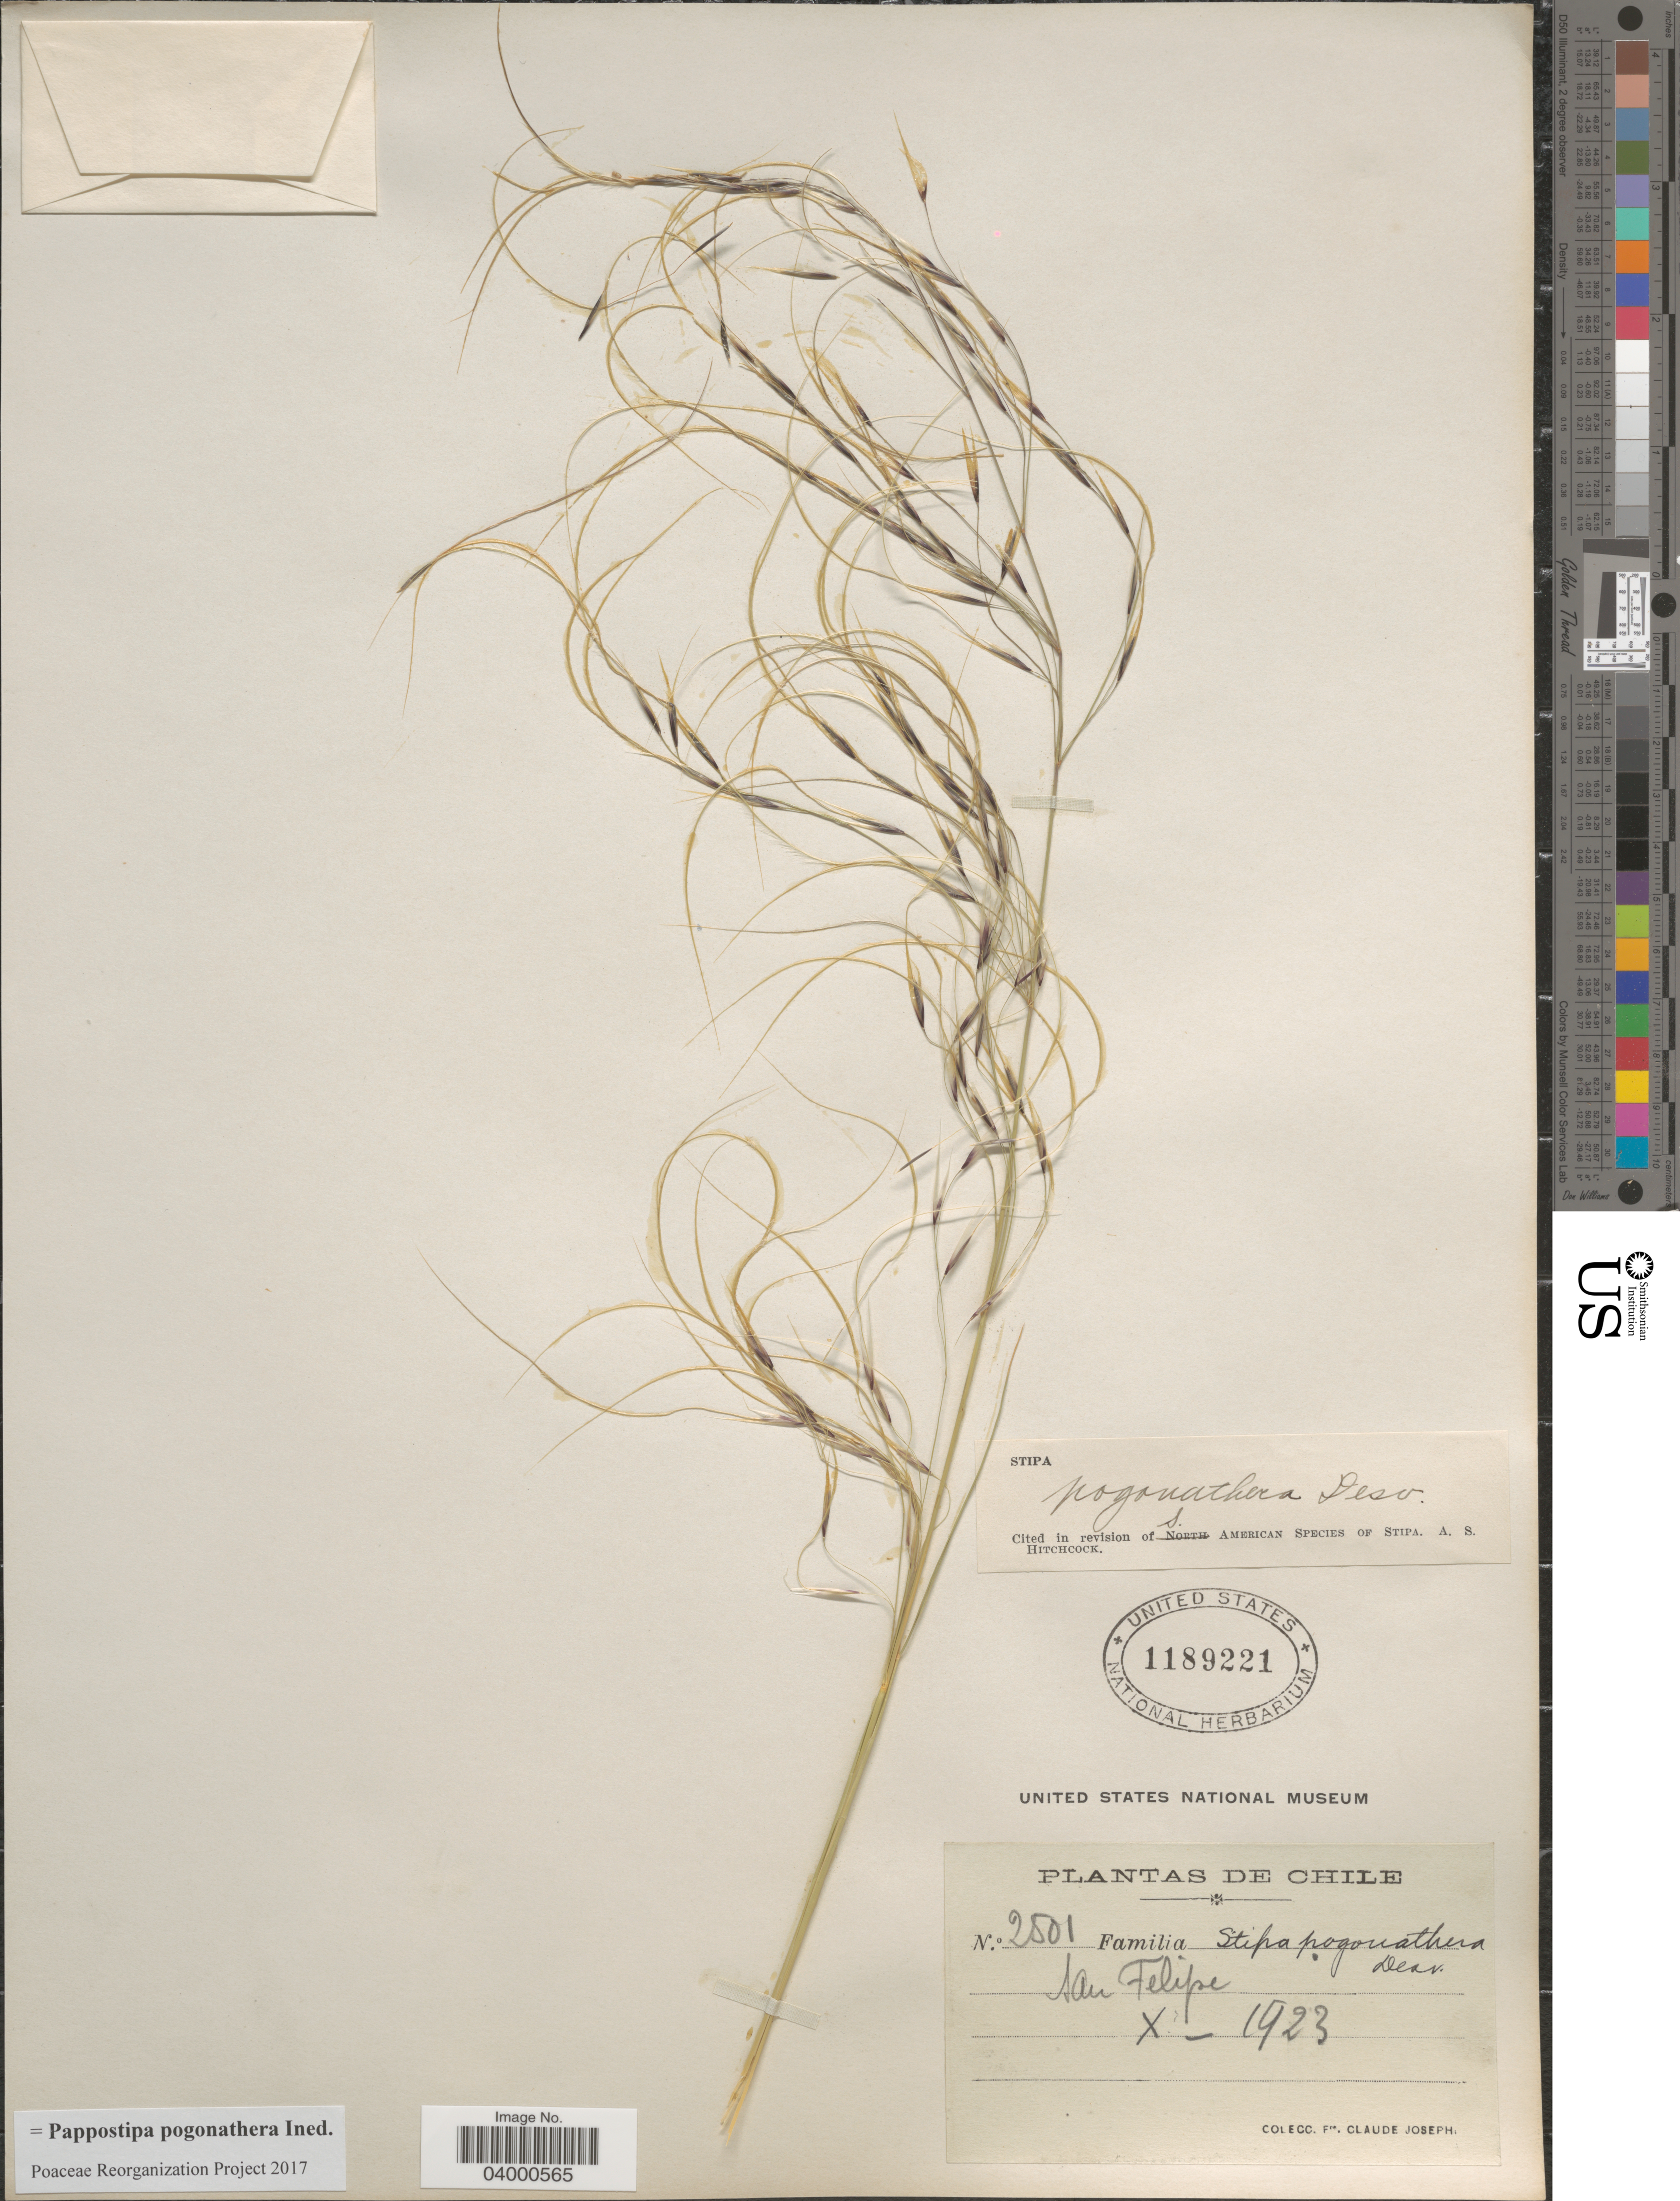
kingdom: Plantae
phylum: Tracheophyta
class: Liliopsida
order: Poales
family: Poaceae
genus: Pappostipa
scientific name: Pappostipa pogonathera ined.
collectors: Bro. Claude-Joseph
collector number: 2501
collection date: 1923-10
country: Chile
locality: San Felipe.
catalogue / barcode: US 1189221